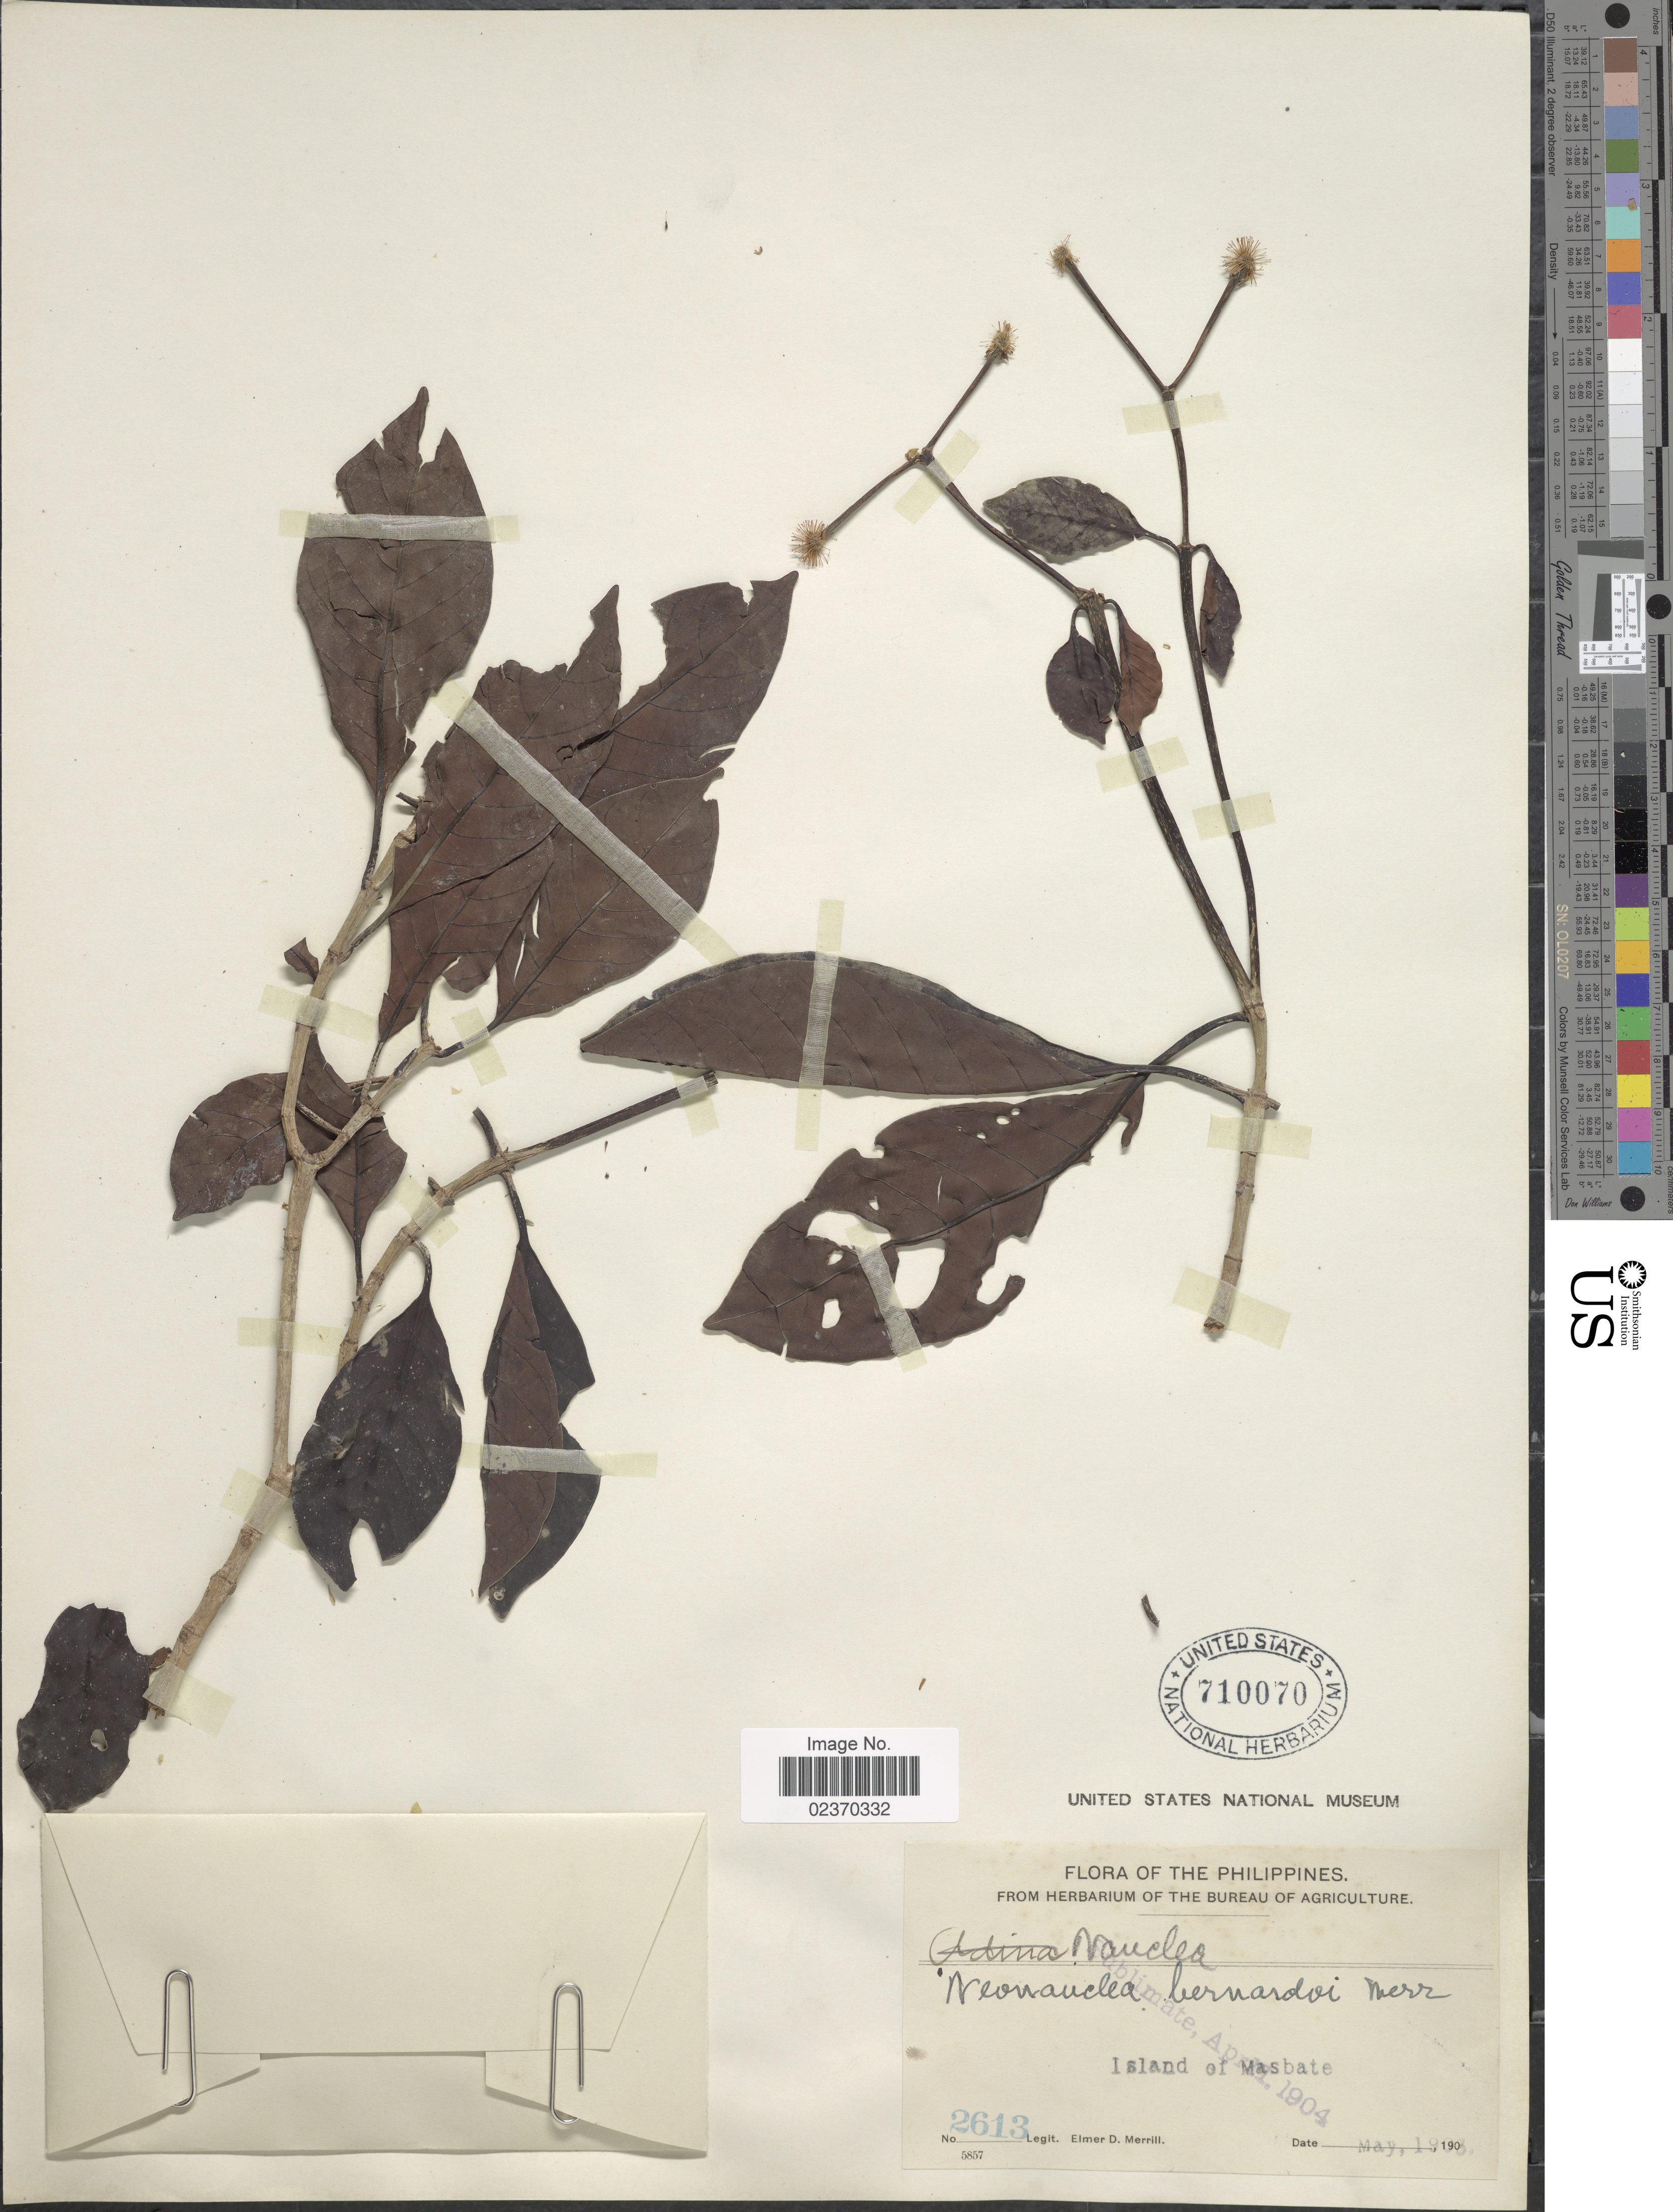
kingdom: Plantae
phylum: Tracheophyta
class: Magnoliopsida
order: Gentianales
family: Rubiaceae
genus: Ludekia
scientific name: Ludekia bernardoi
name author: (Merr.) Ridsdale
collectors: E. D. Merrill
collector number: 2613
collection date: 1903-05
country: Philippines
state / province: Bicol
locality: Island of Masbate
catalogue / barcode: US 710070